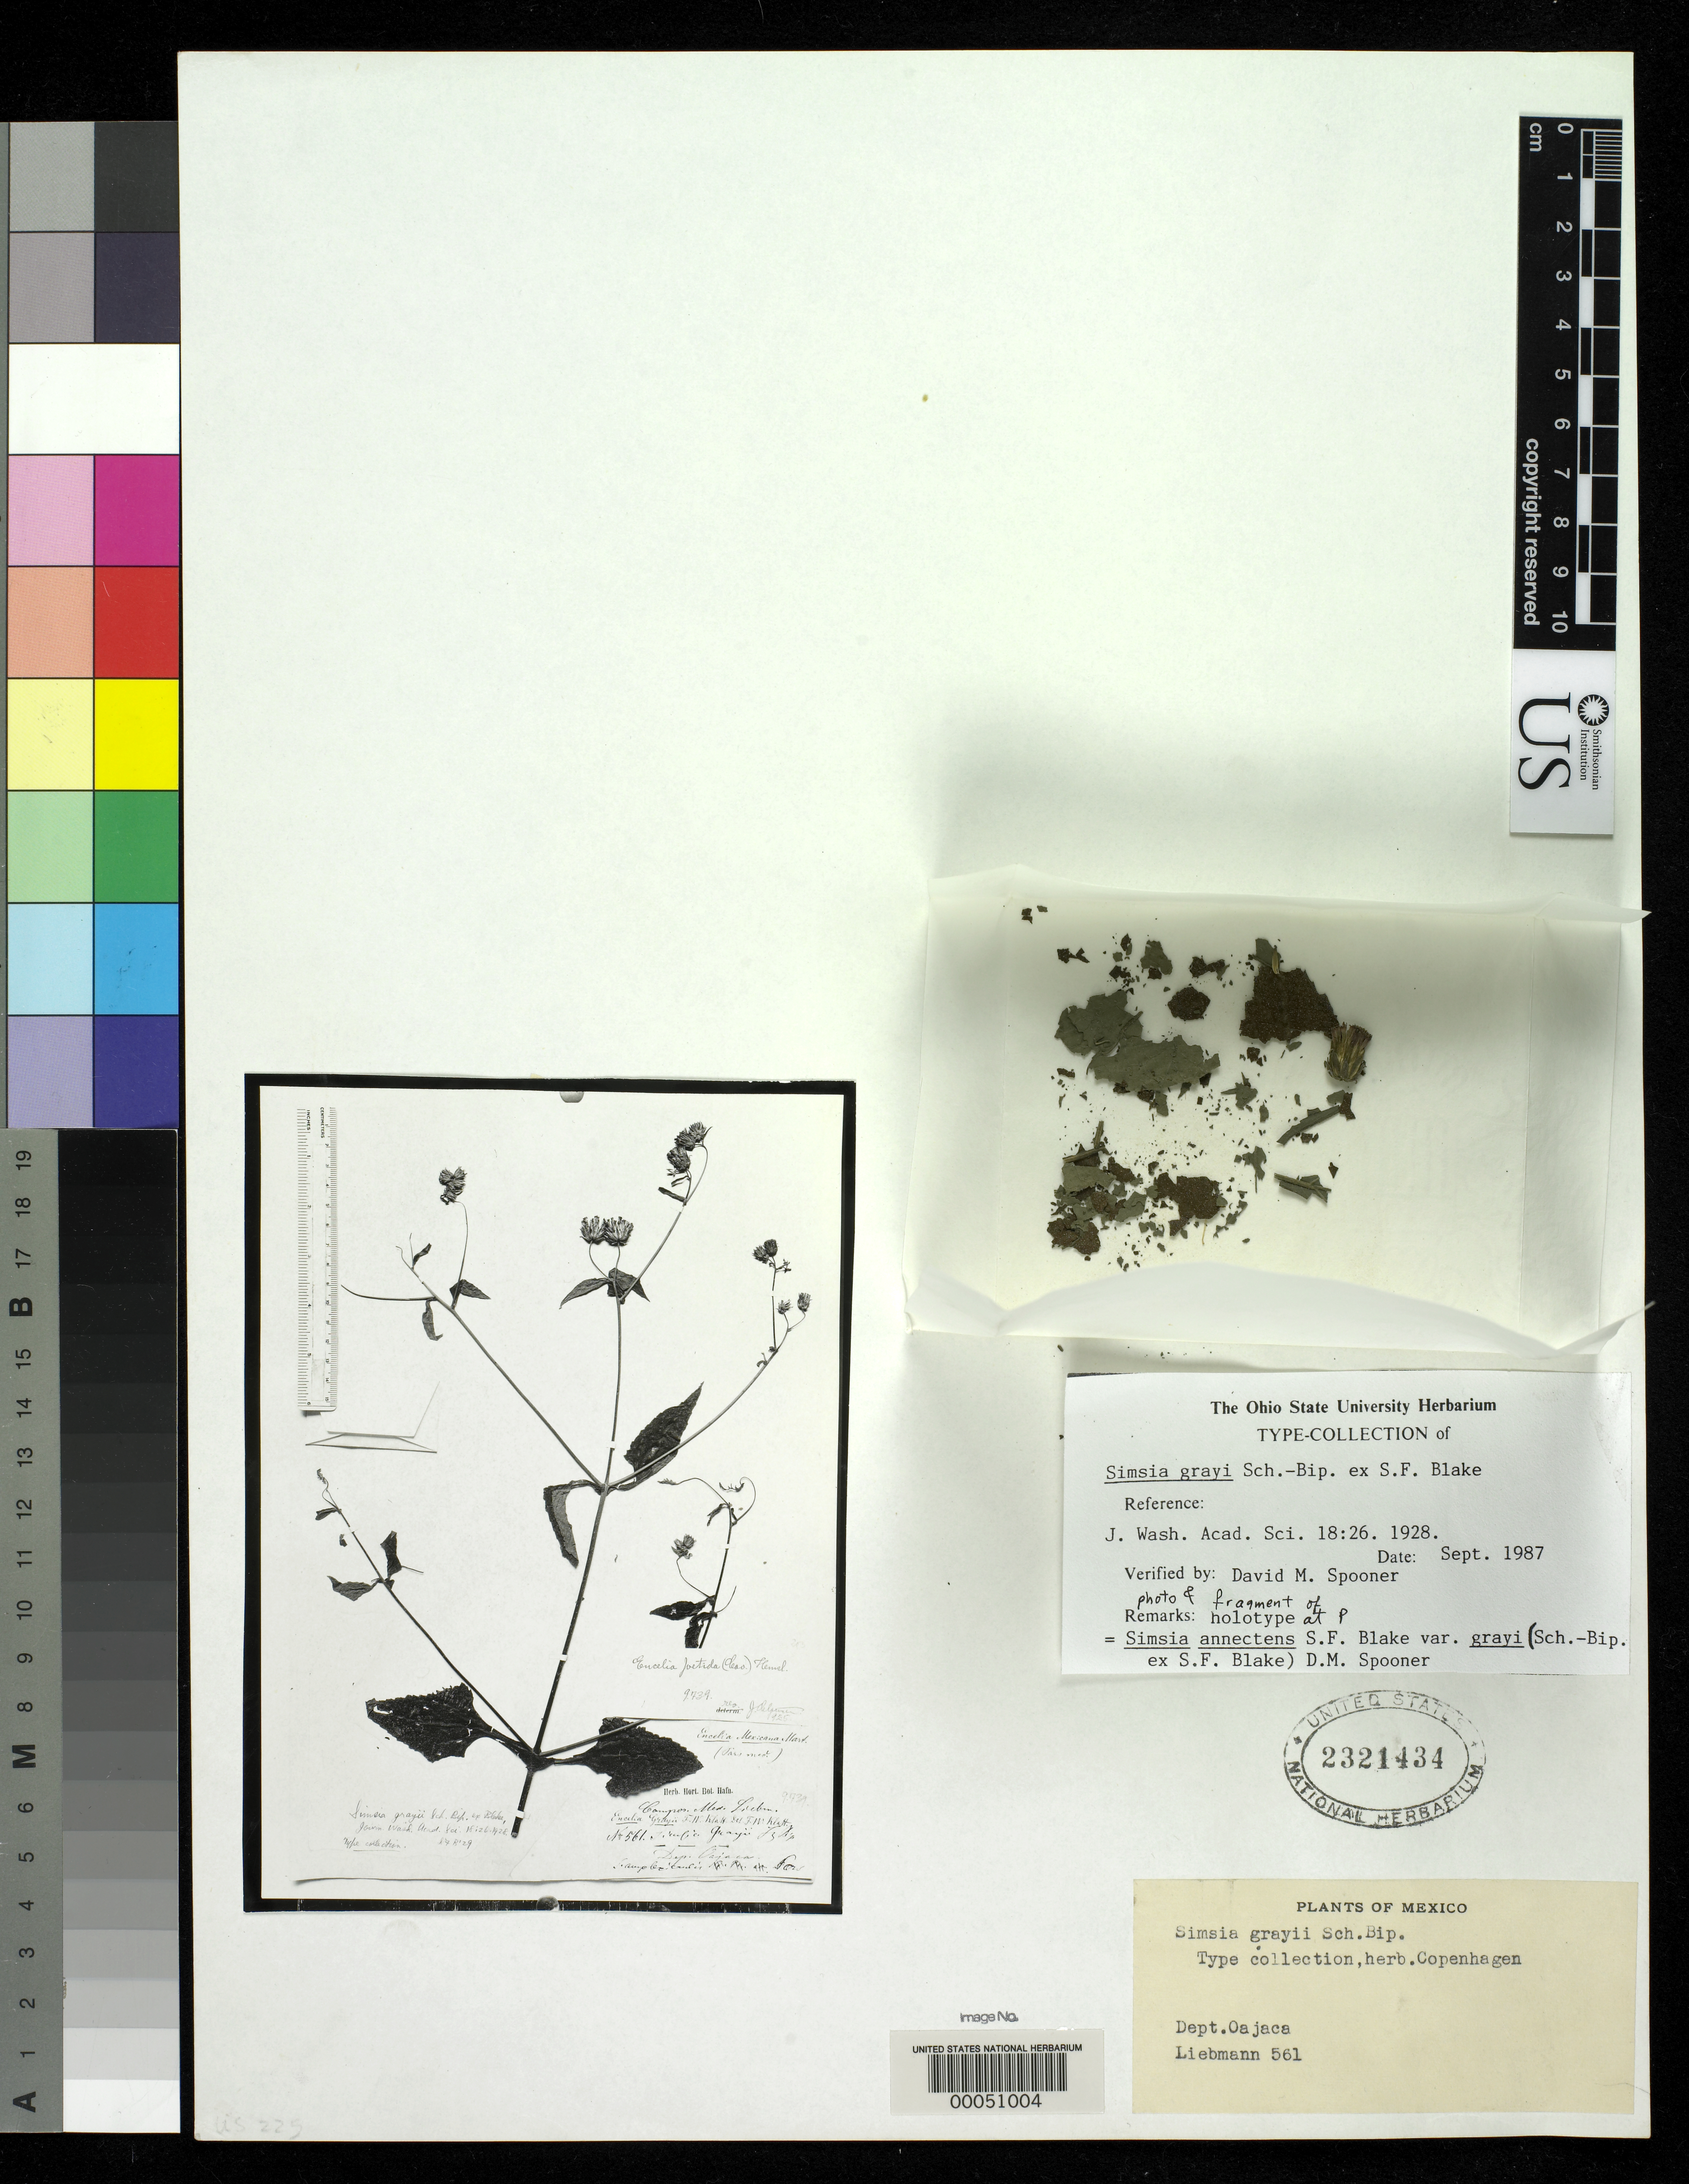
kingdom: Plantae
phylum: Tracheophyta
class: Magnoliopsida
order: Asterales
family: Asteraceae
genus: Simsia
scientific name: Simsia grayi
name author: S.F. Blake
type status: Type Fragment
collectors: F. M. Liebmann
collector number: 561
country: Mexico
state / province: Oaxaca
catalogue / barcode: US 2321434